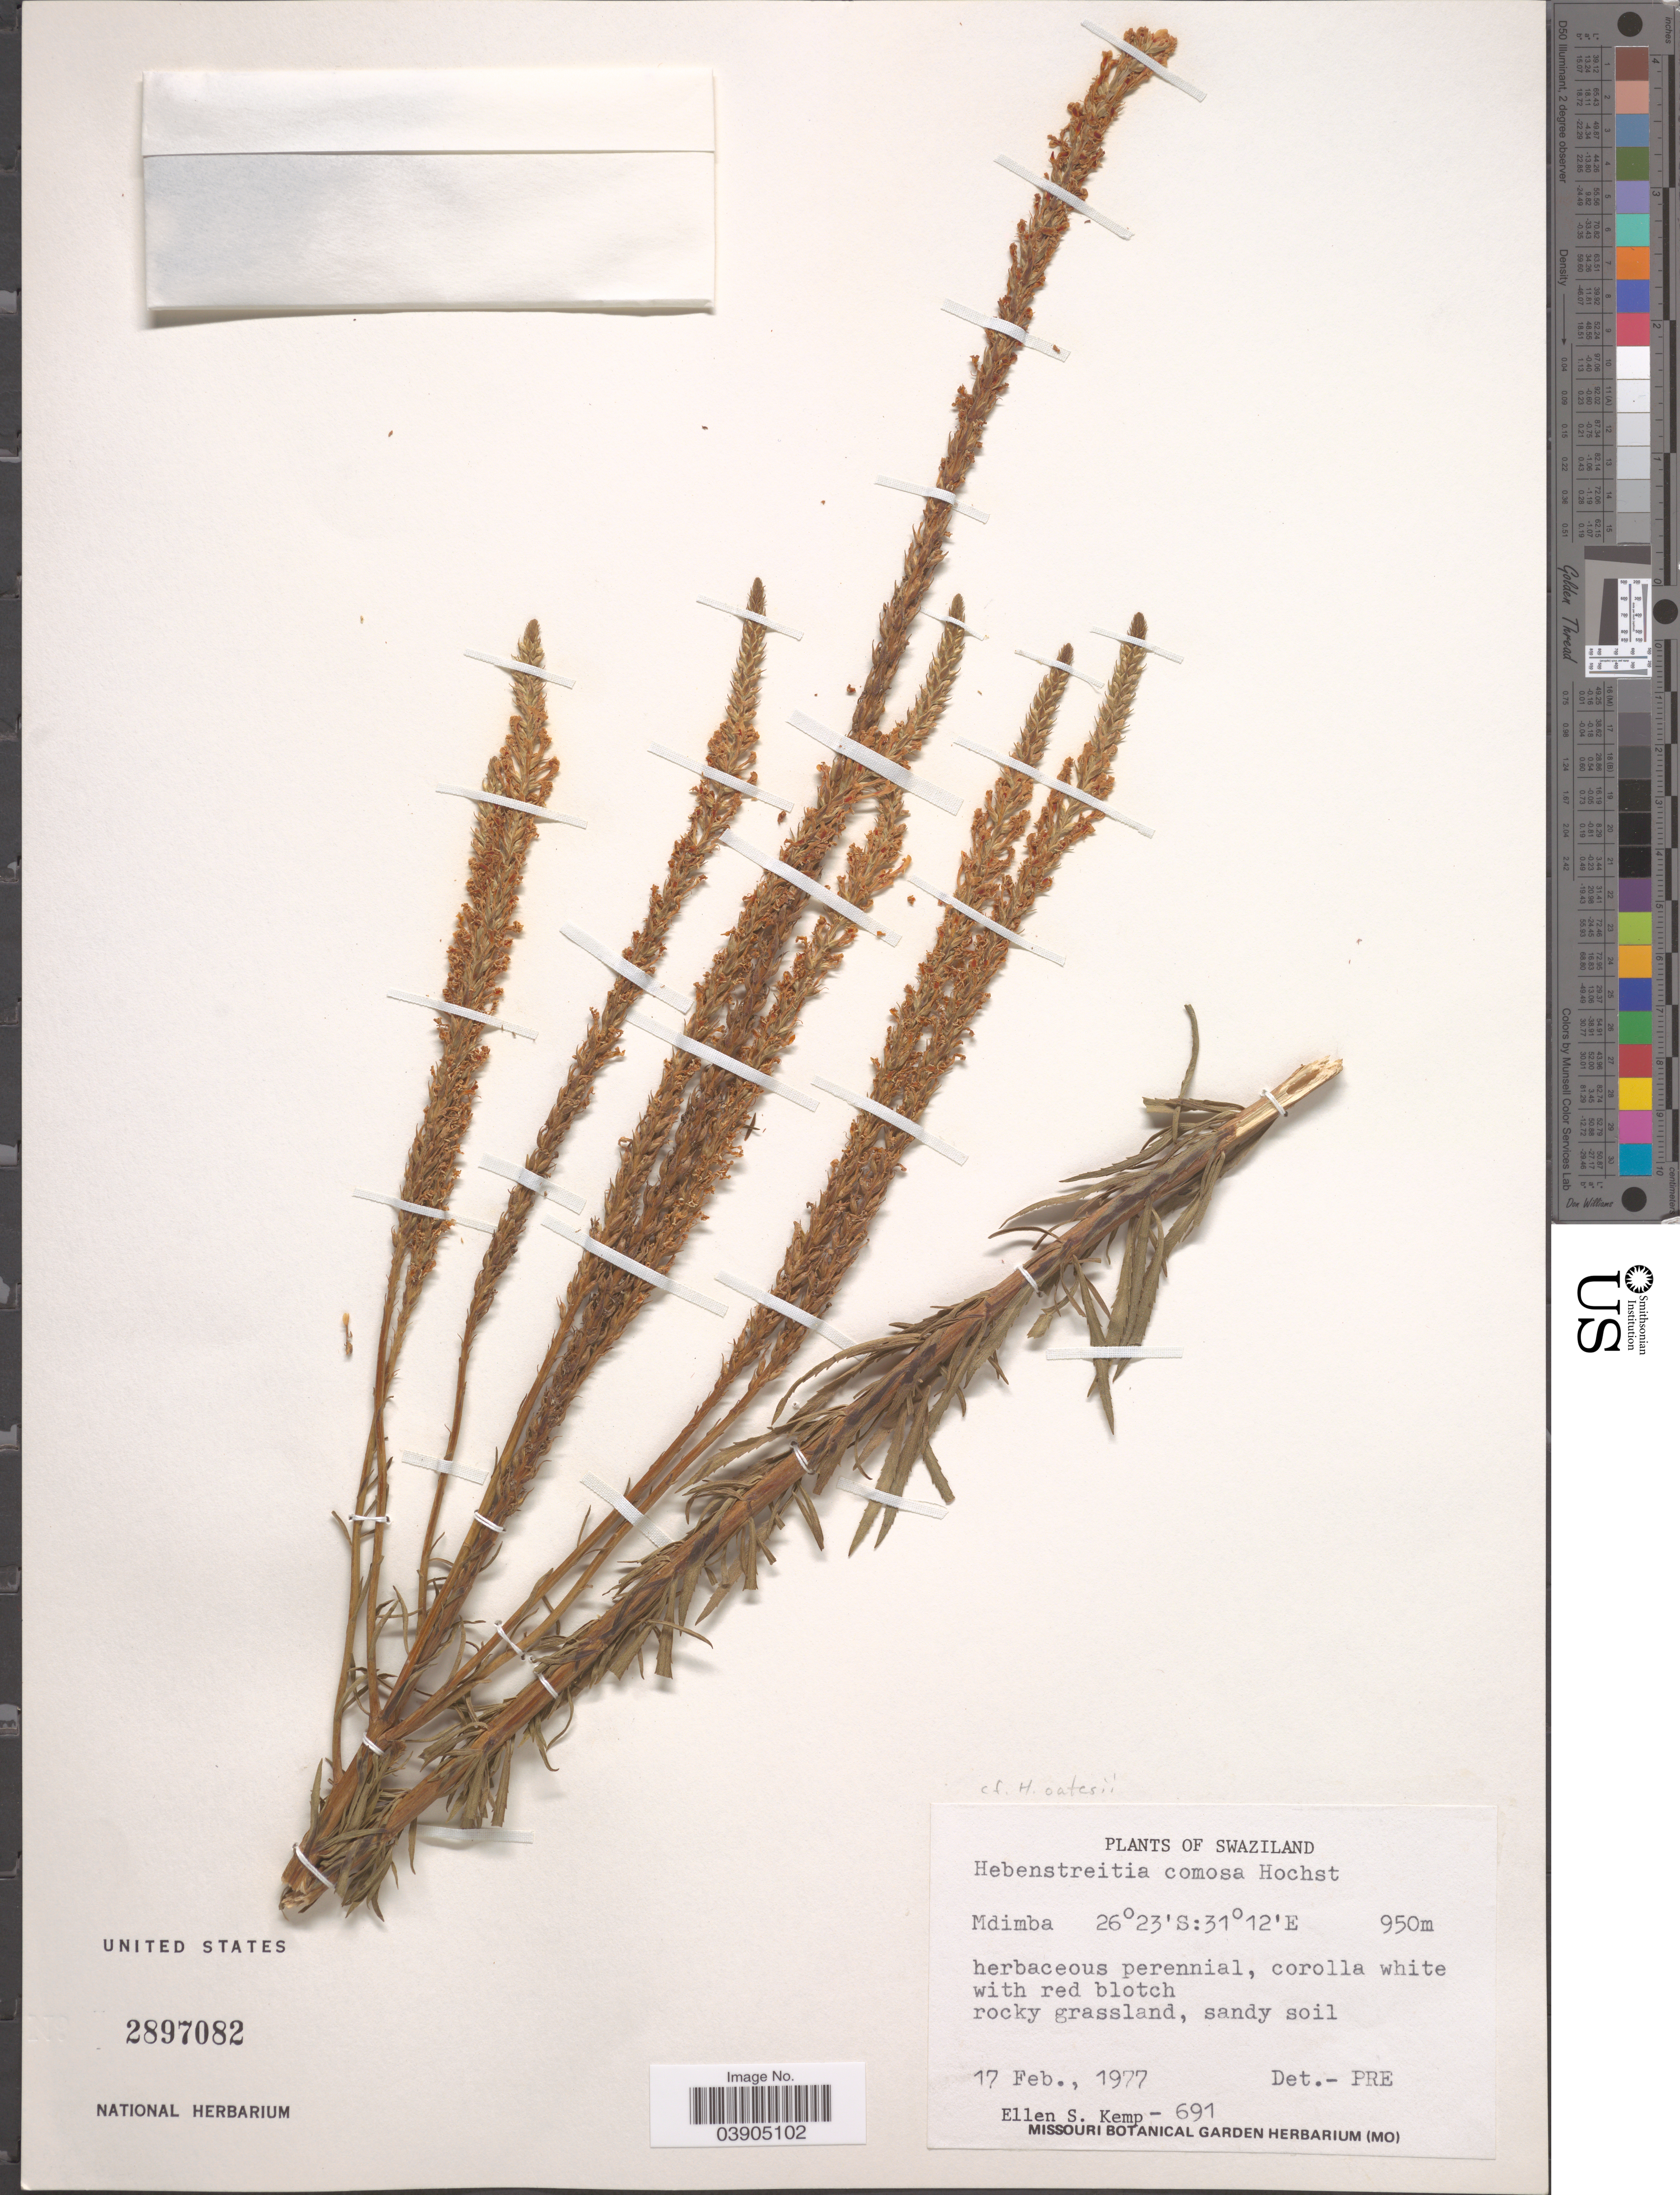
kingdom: Plantae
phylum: Tracheophyta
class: Magnoliopsida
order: Lamiales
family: Scrophulariaceae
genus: Hebenstretia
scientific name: Hebenstretia comosa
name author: Hochst.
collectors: E. S. Kemp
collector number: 691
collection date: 1977-02-17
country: Eswatini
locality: Mdimba.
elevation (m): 950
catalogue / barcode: US 2897082